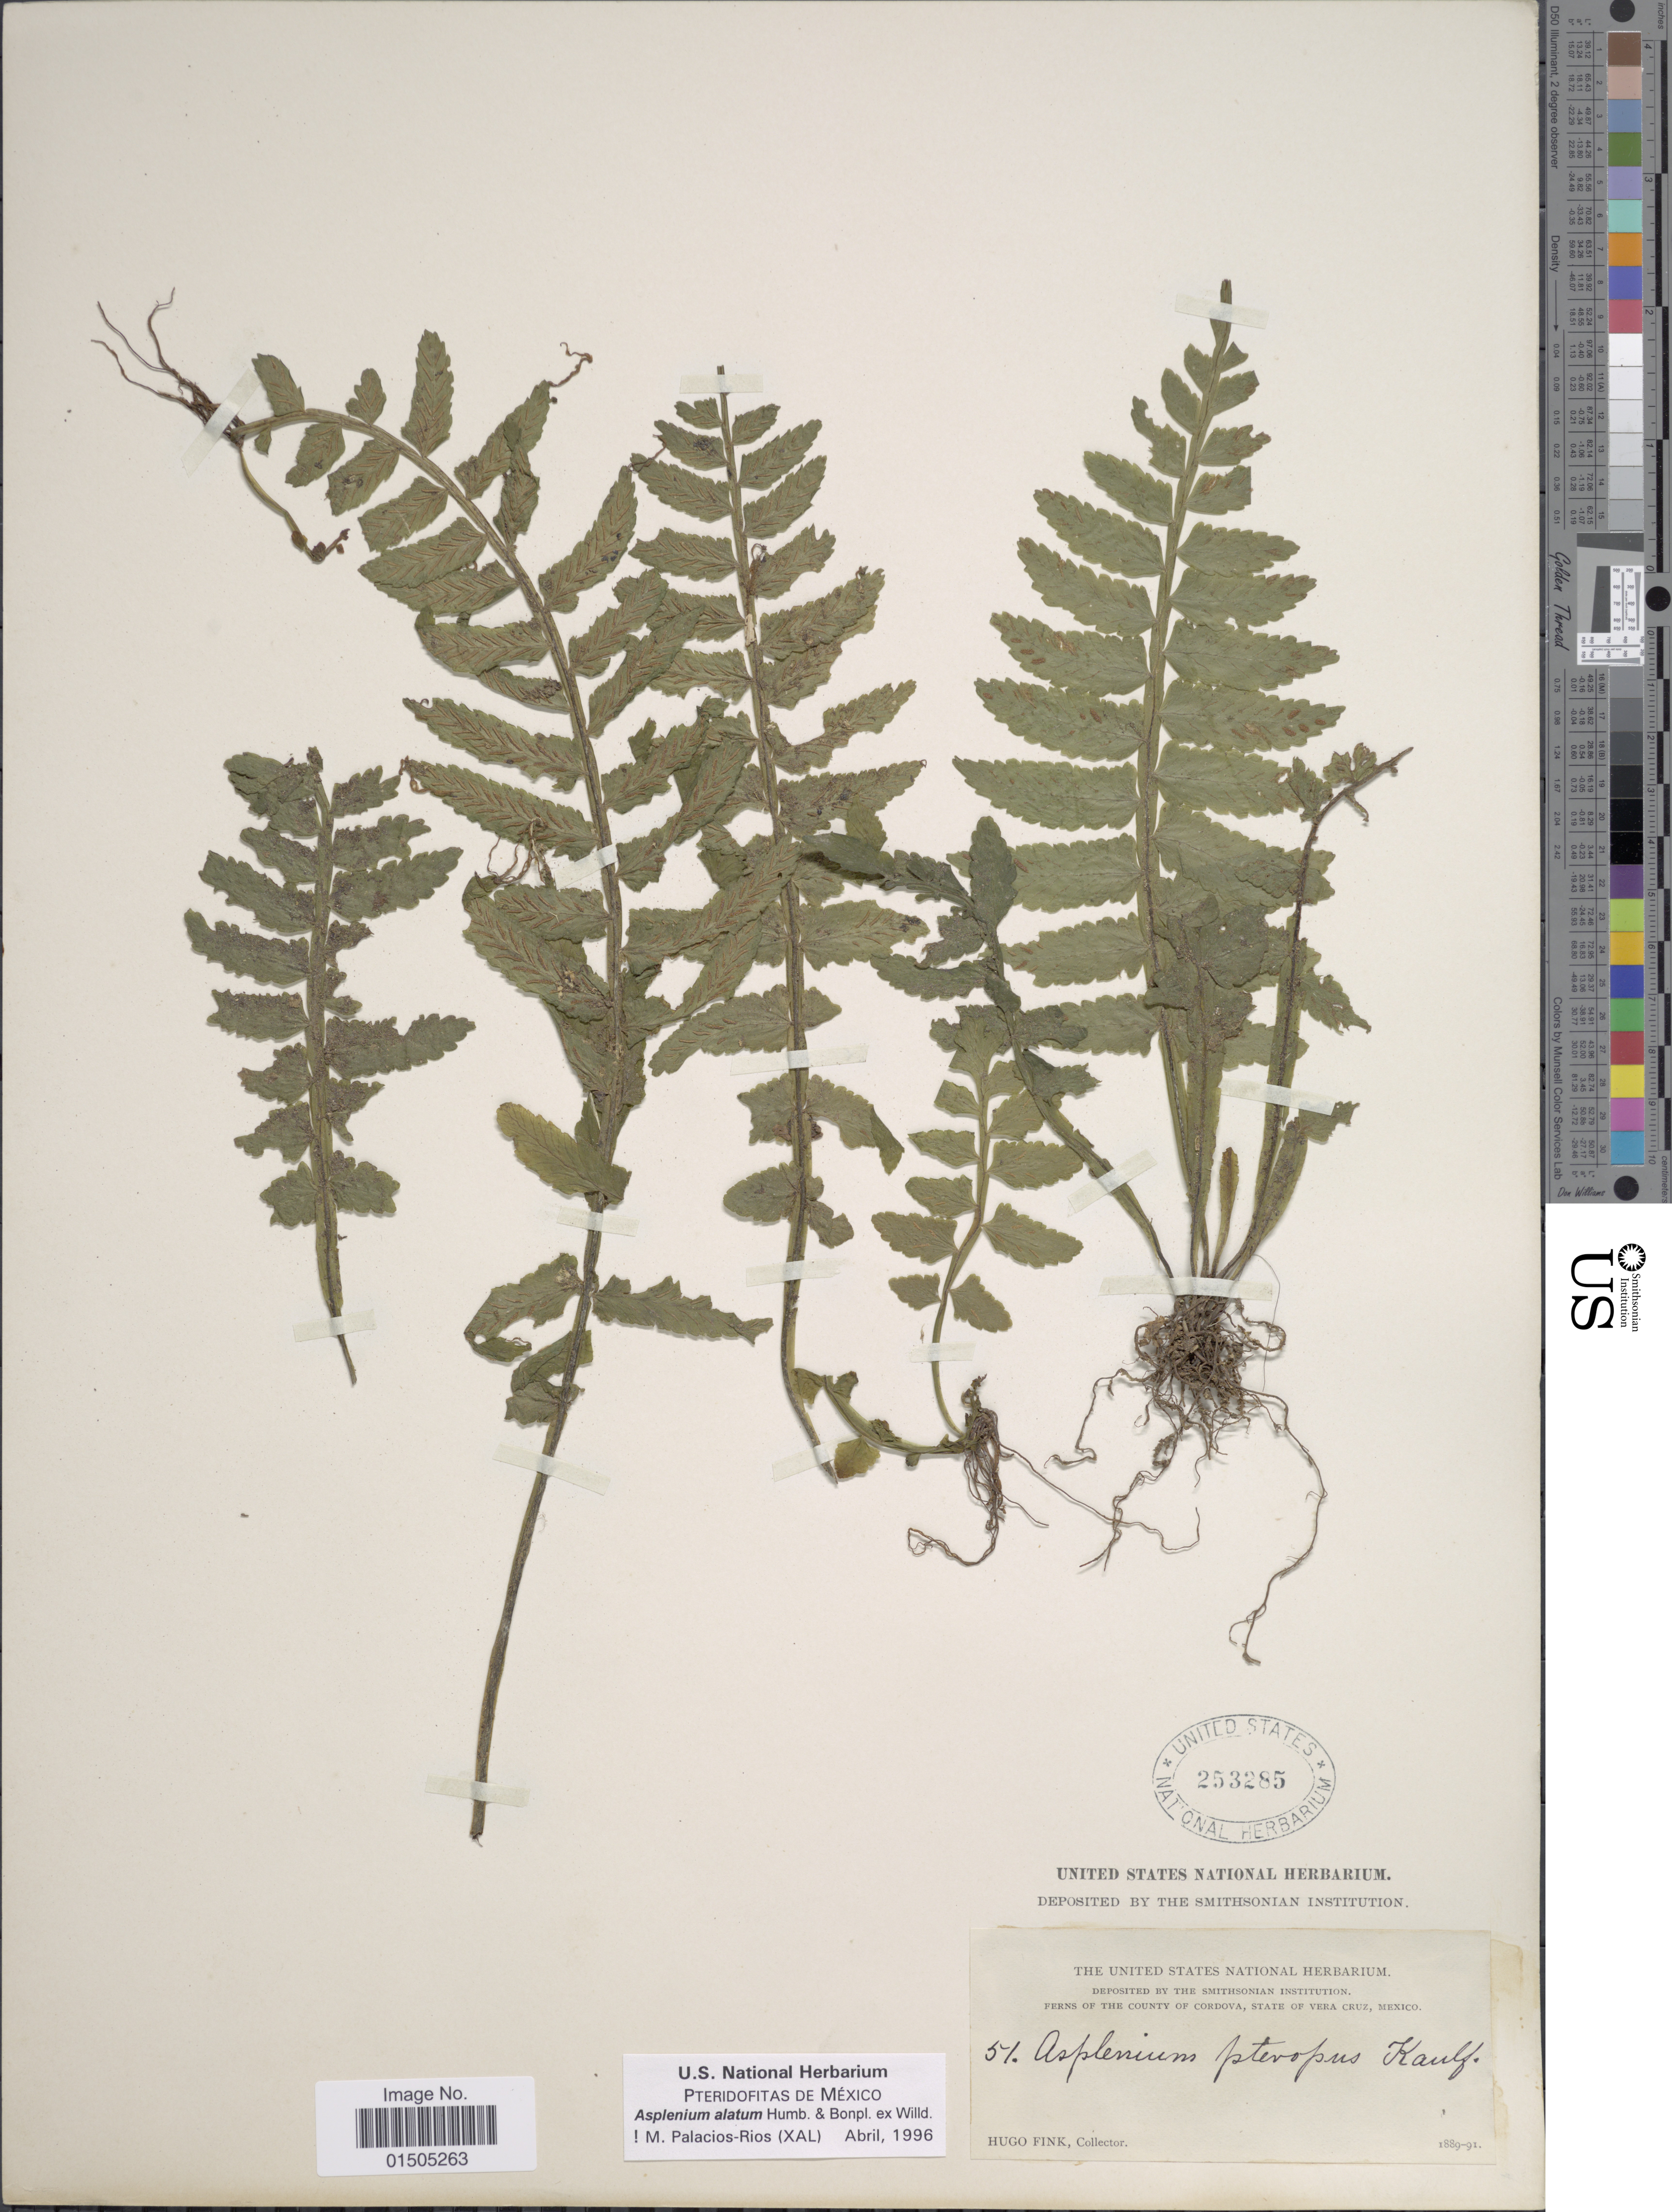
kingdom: Plantae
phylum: Tracheophyta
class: Polypodiopsida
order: Polypodiales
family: Aspleniaceae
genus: Asplenium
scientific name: Asplenium alatum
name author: Humb. & Bonpl. ex Willd.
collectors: H. Fink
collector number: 51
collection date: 1889/1891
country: Mexico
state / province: Veracruz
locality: Ferns of the County of Cordova.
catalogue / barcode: US 253285